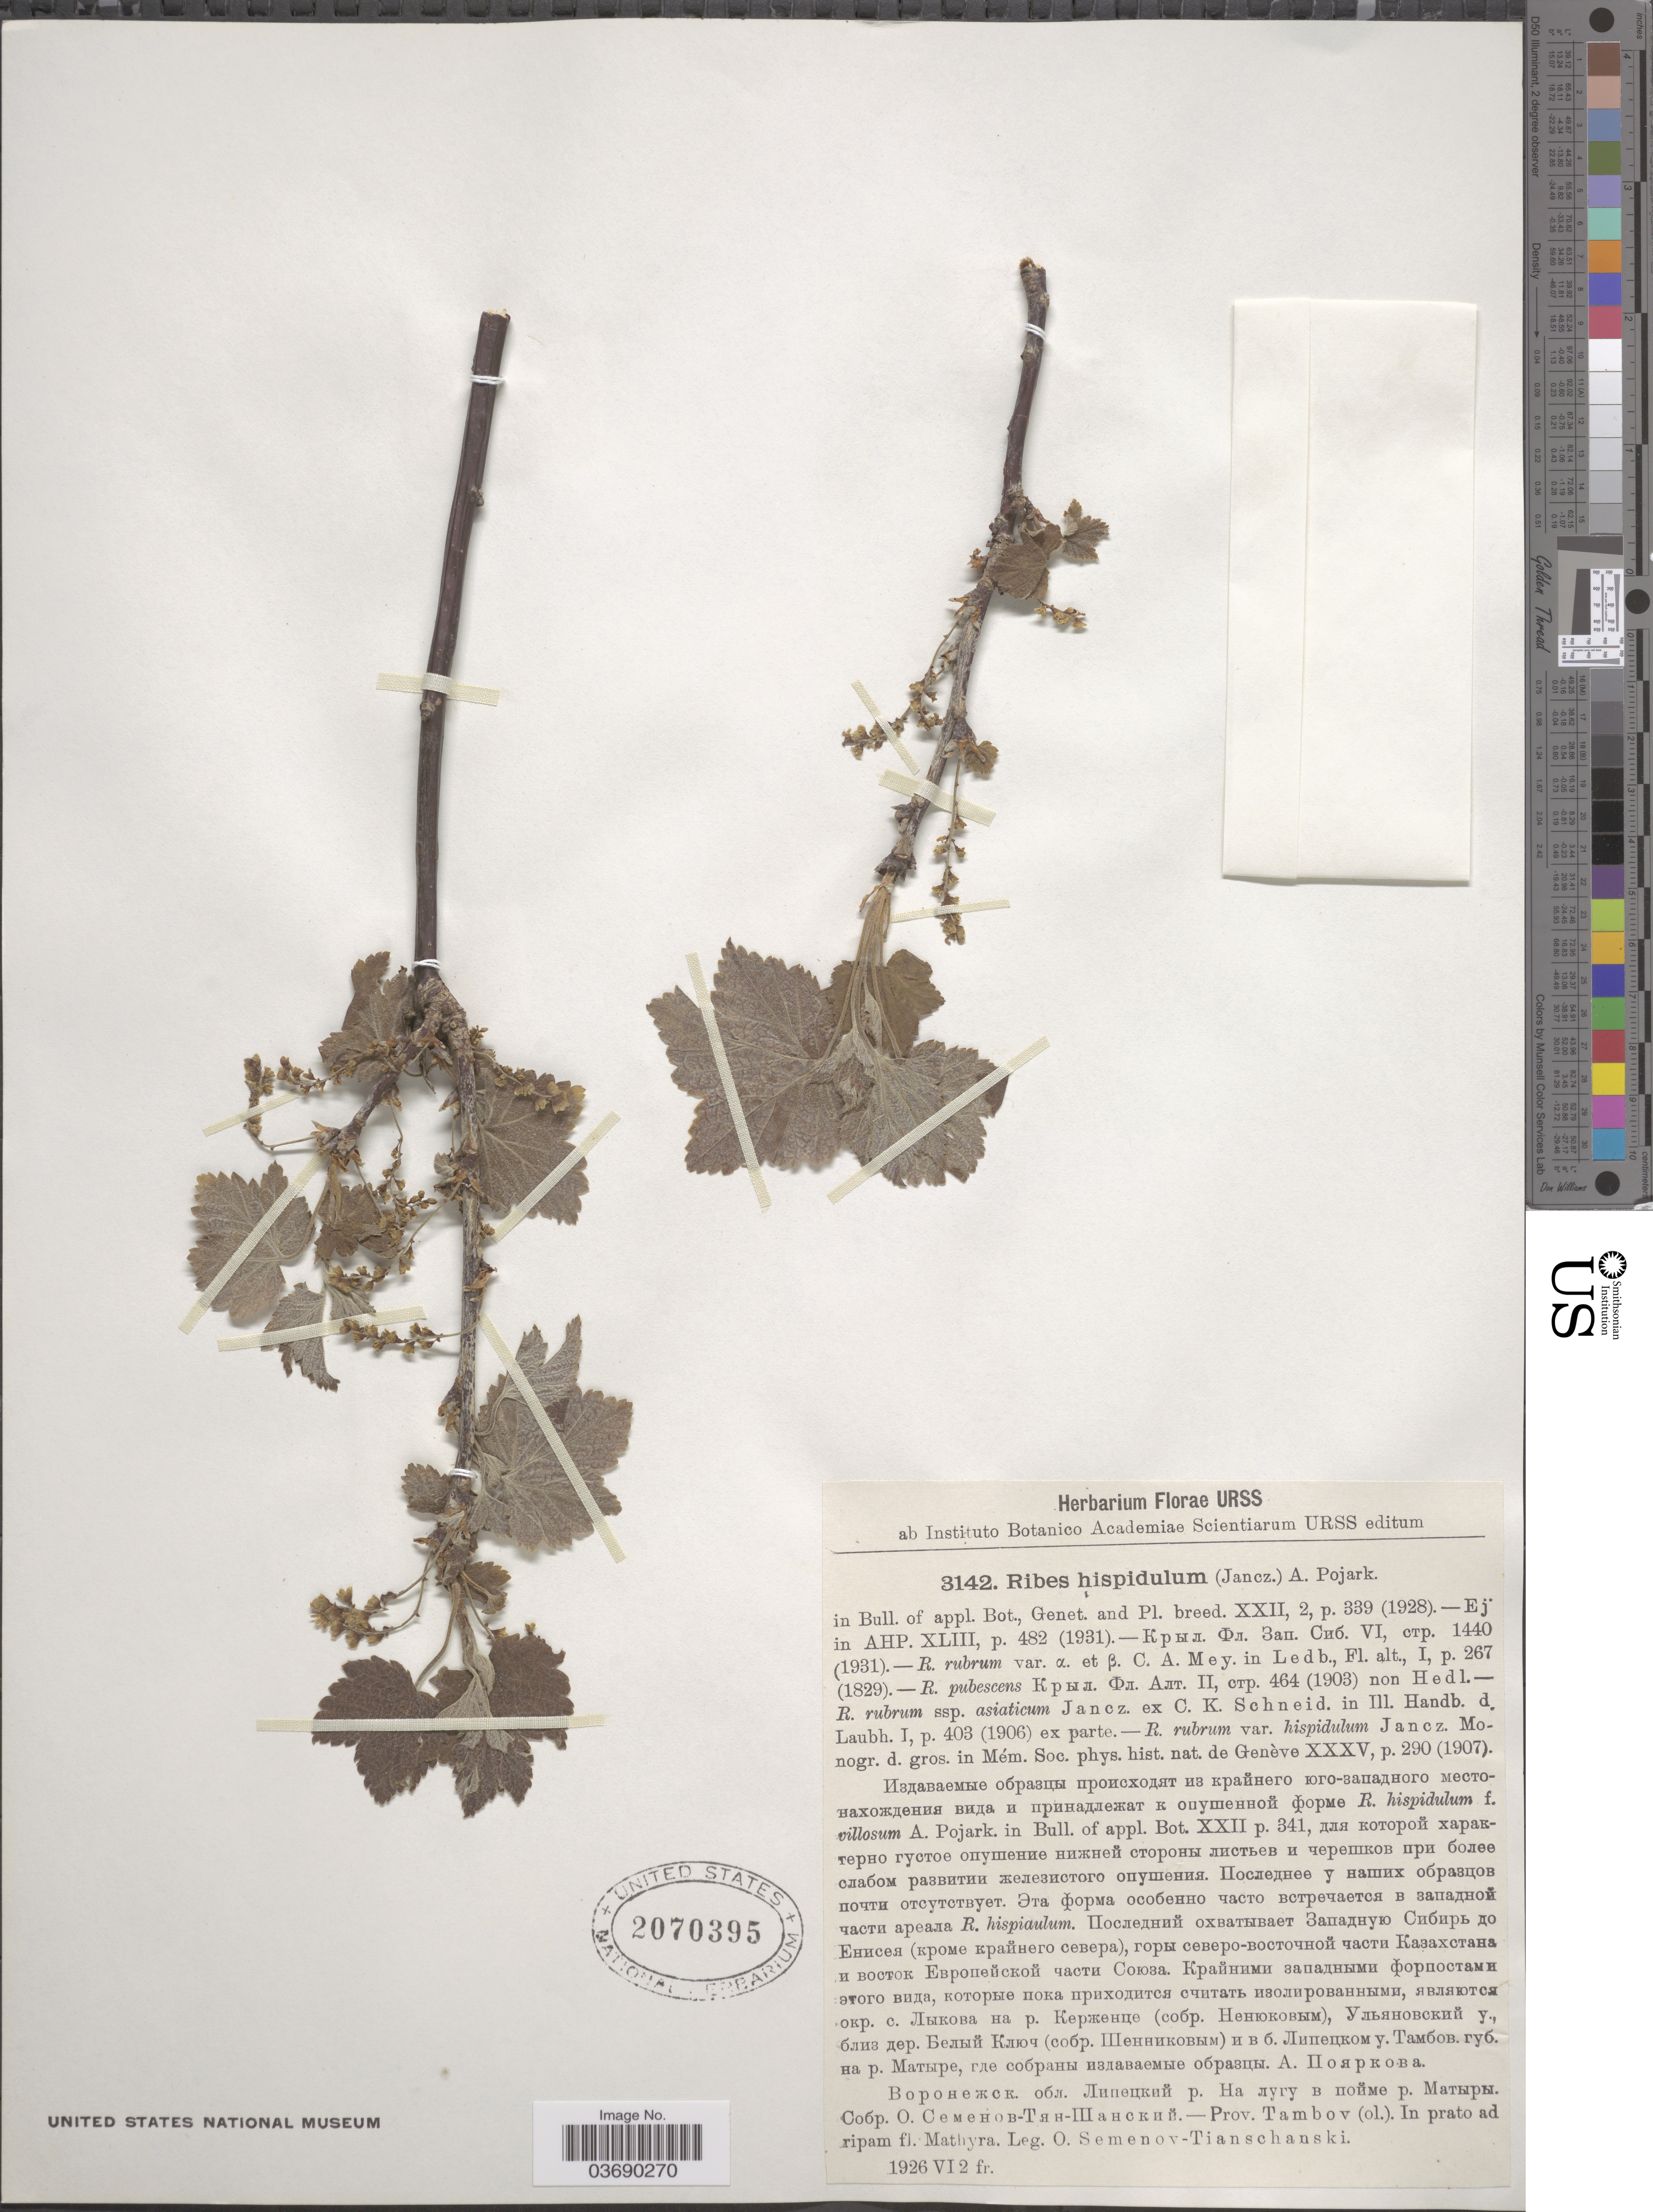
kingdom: Plantae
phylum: Tracheophyta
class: Magnoliopsida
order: Saxifragales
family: Grossulariaceae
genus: Ribes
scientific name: Ribes hispidulum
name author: (Jancz.) Pojark.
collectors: P. P. Semenov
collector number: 3142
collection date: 1926-06-02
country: Russian Federation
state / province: Tambov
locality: Tambov (ol.). In prato ad ripam fl. Mathyra.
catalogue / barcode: US 2070395